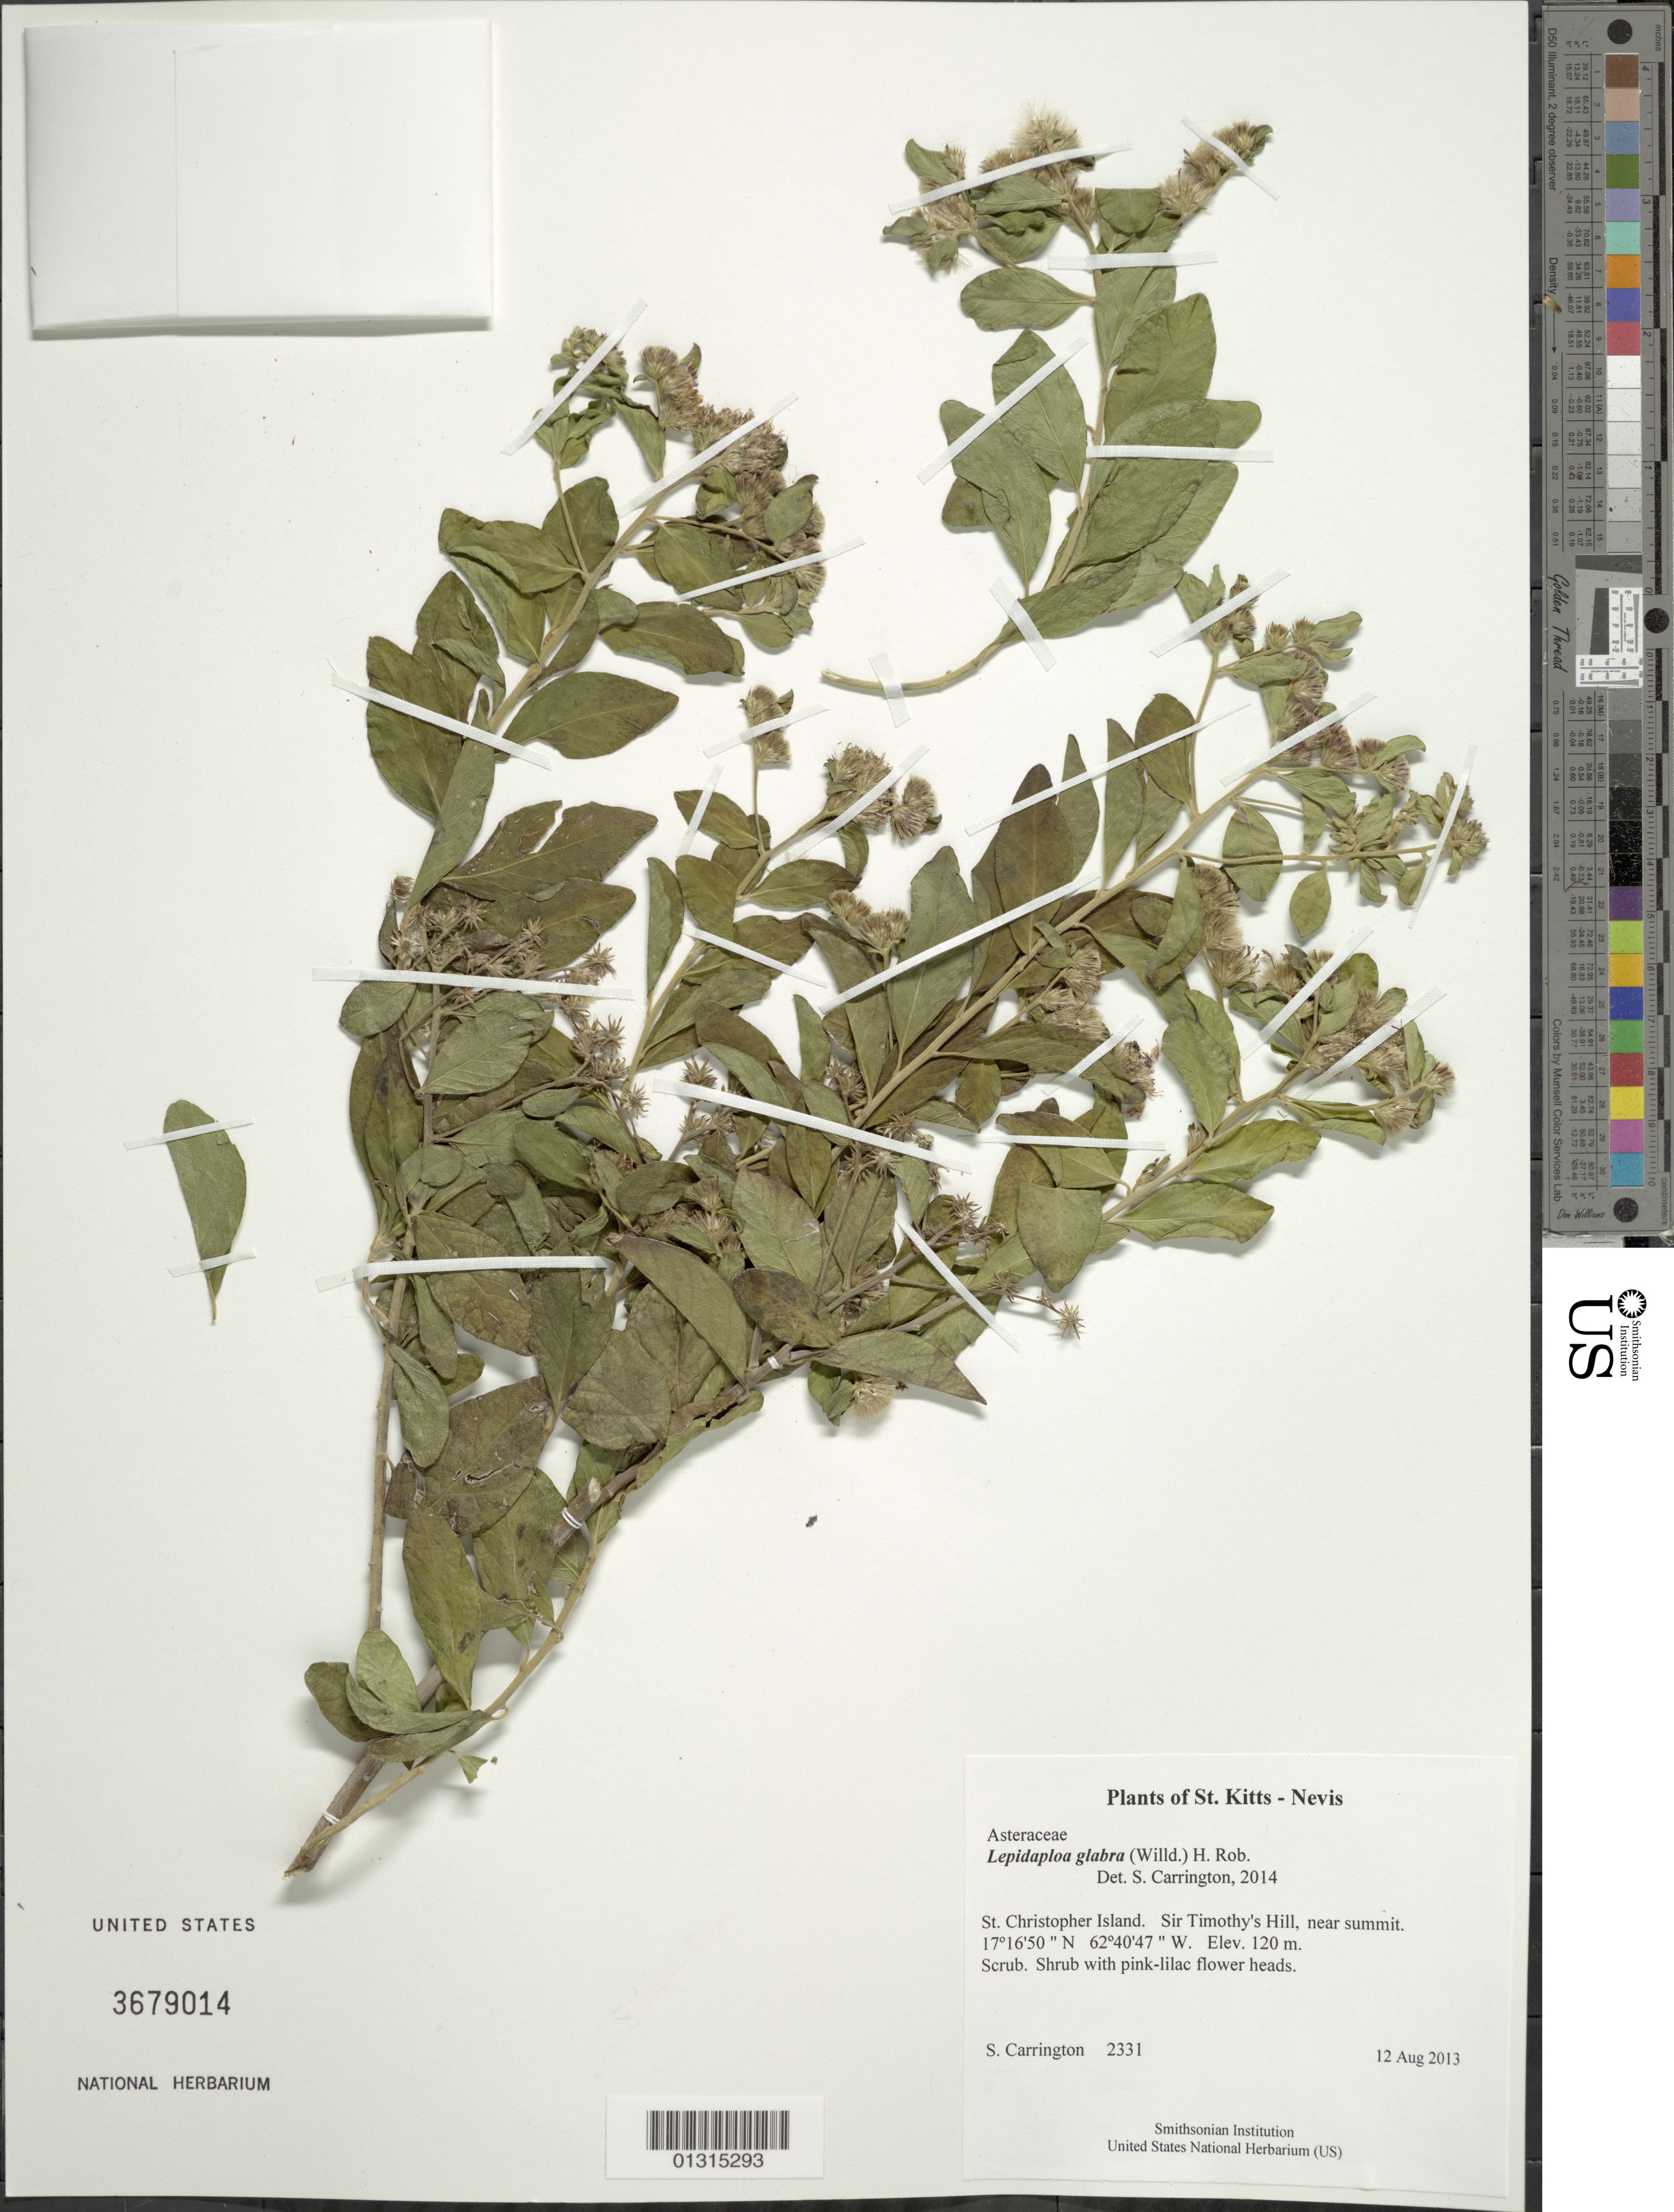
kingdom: Plantae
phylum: Tracheophyta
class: Magnoliopsida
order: Asterales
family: Asteraceae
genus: Lepidaploa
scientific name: Lepidaploa glabra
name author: (Willd.) H. Rob.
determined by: Carrington, C. M. S.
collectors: C. M. S. Carrington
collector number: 2331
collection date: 2013-08-12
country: St. Christopher-Nevis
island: St. Christopher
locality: Sir Timothy's Hill, near summit.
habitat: Scrub.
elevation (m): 120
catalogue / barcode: US 3679014